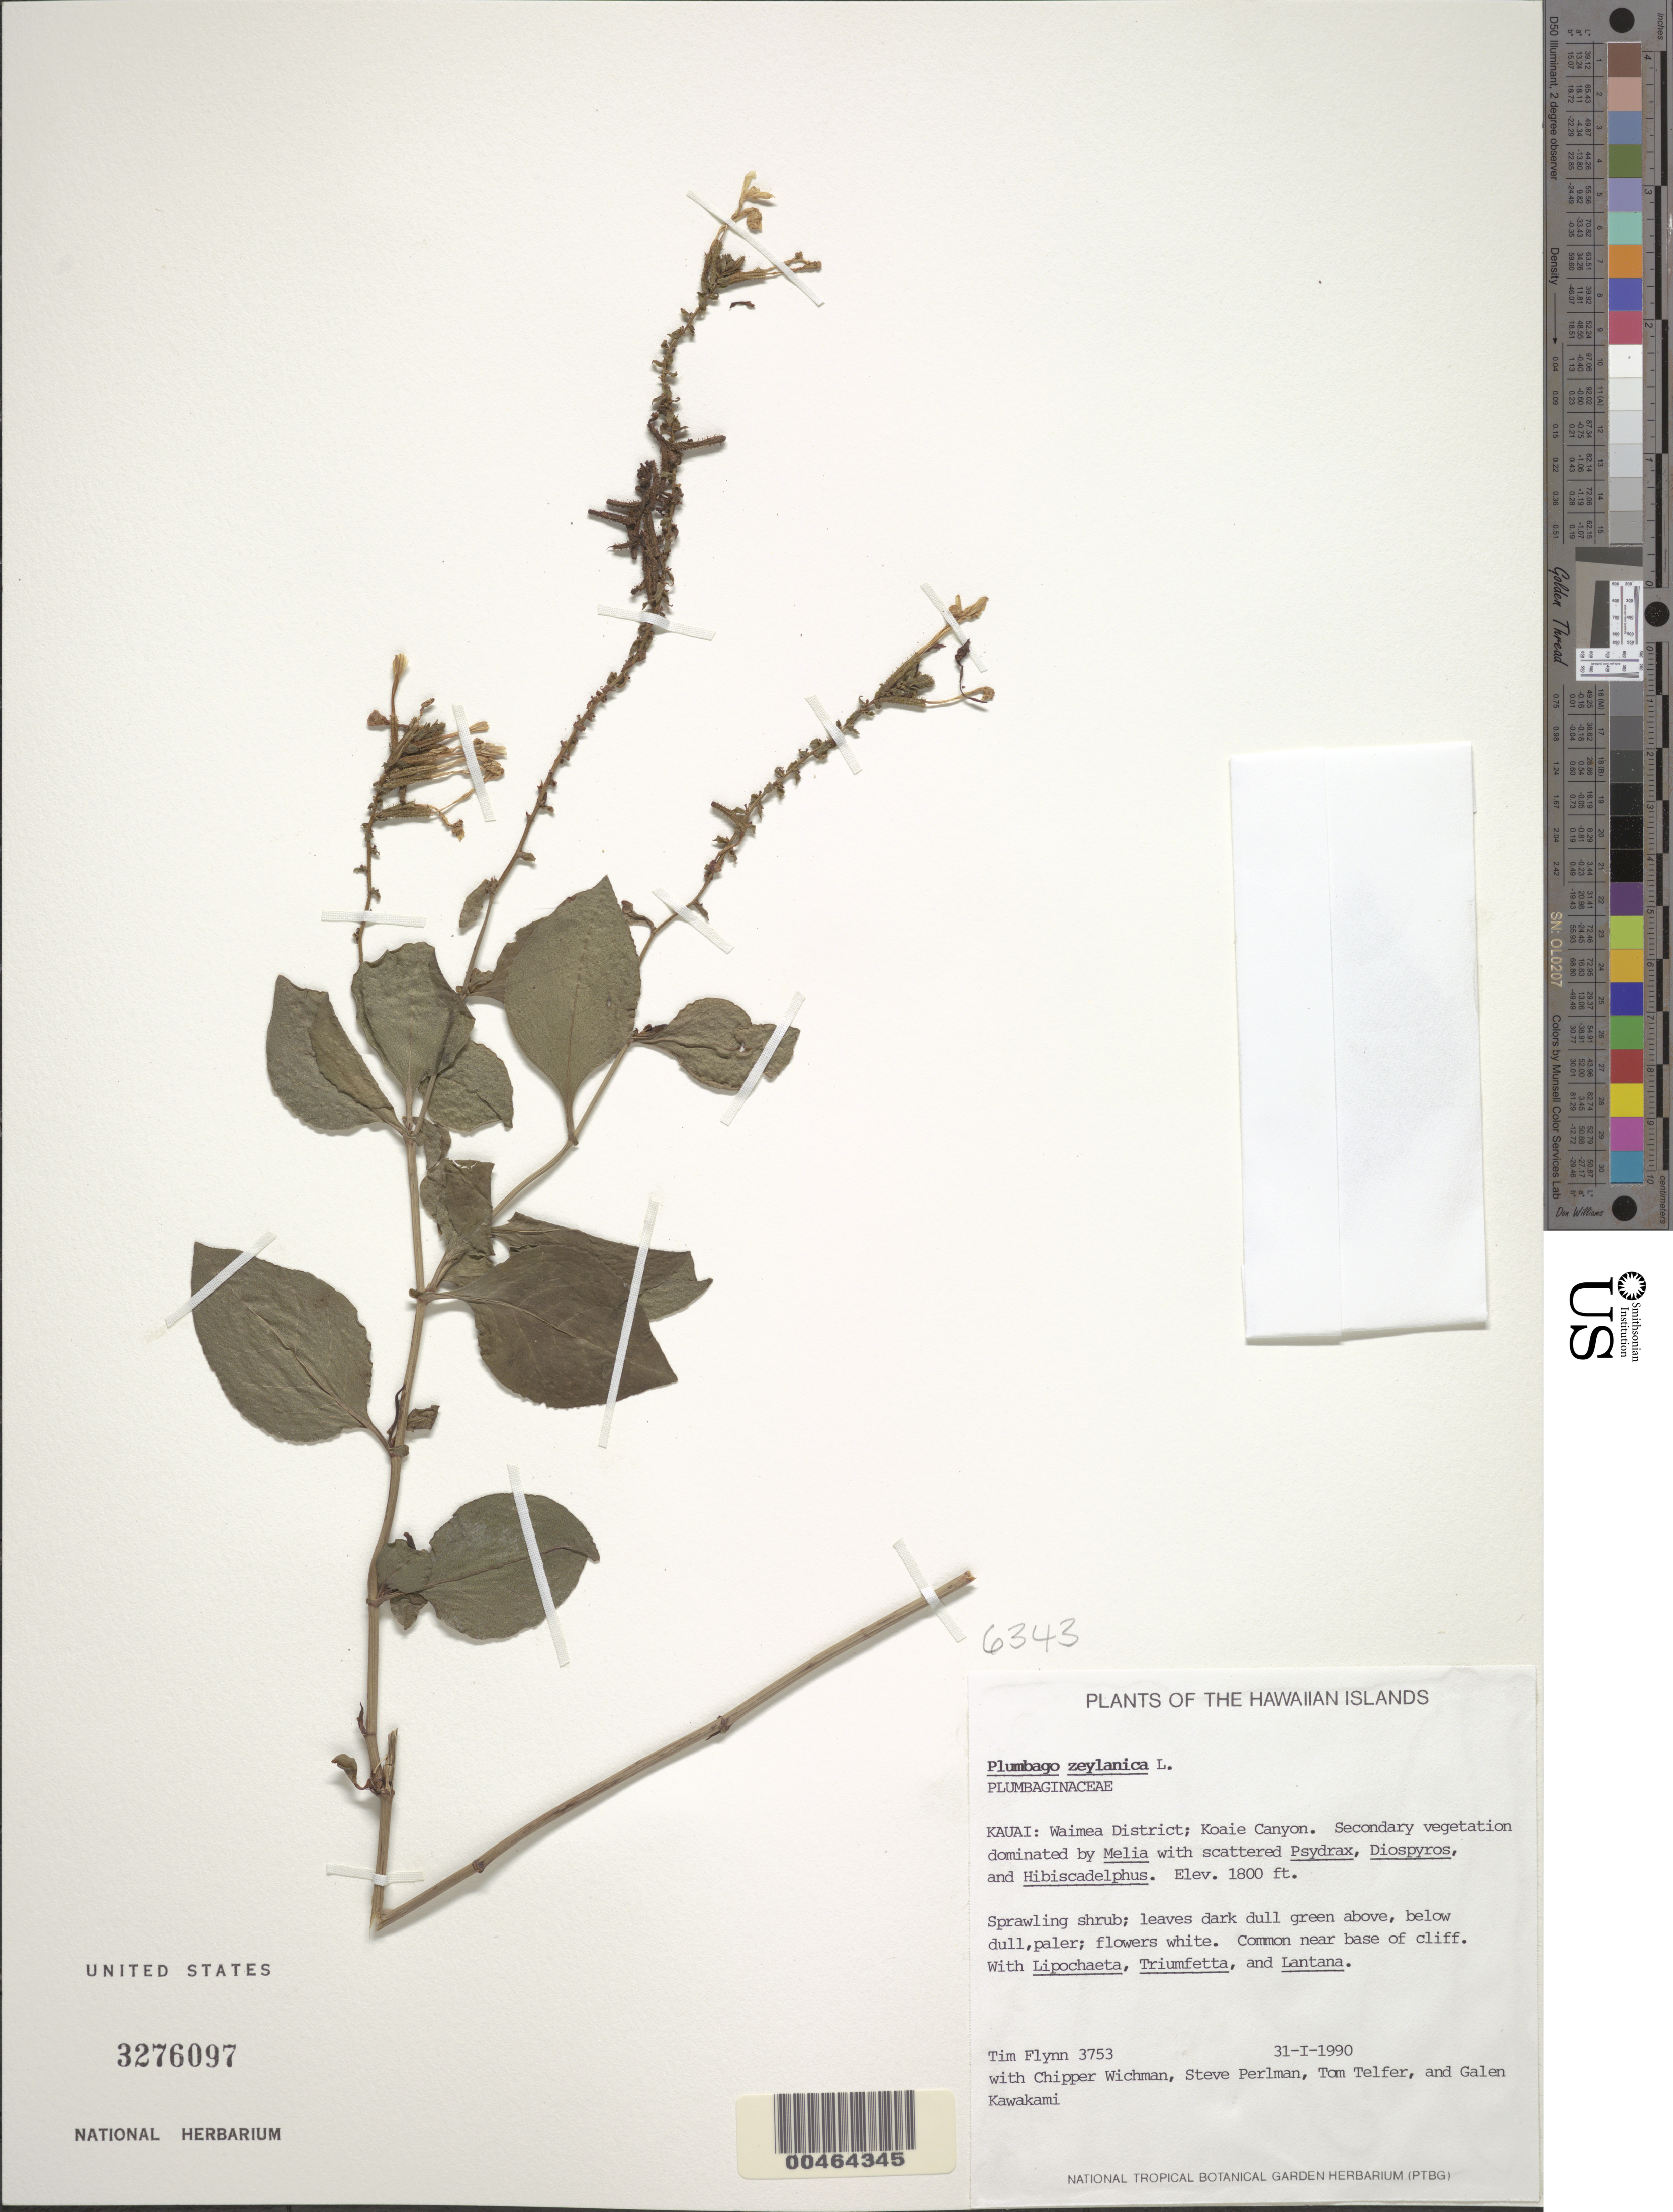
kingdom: Plantae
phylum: Tracheophyta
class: Magnoliopsida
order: Caryophyllales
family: Plumbaginaceae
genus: Plumbago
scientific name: Plumbago zeylanica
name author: L.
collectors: T. W. Flynn, C. Wichman, S. P. Perlman, T. Telfer & G. Kawakami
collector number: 3753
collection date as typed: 31 Jan 1990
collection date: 1990-01-31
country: United States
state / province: Hawaii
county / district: Kauai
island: Kaua'i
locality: Waimea District; Koaie Canyon.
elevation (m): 549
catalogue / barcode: US 3276097